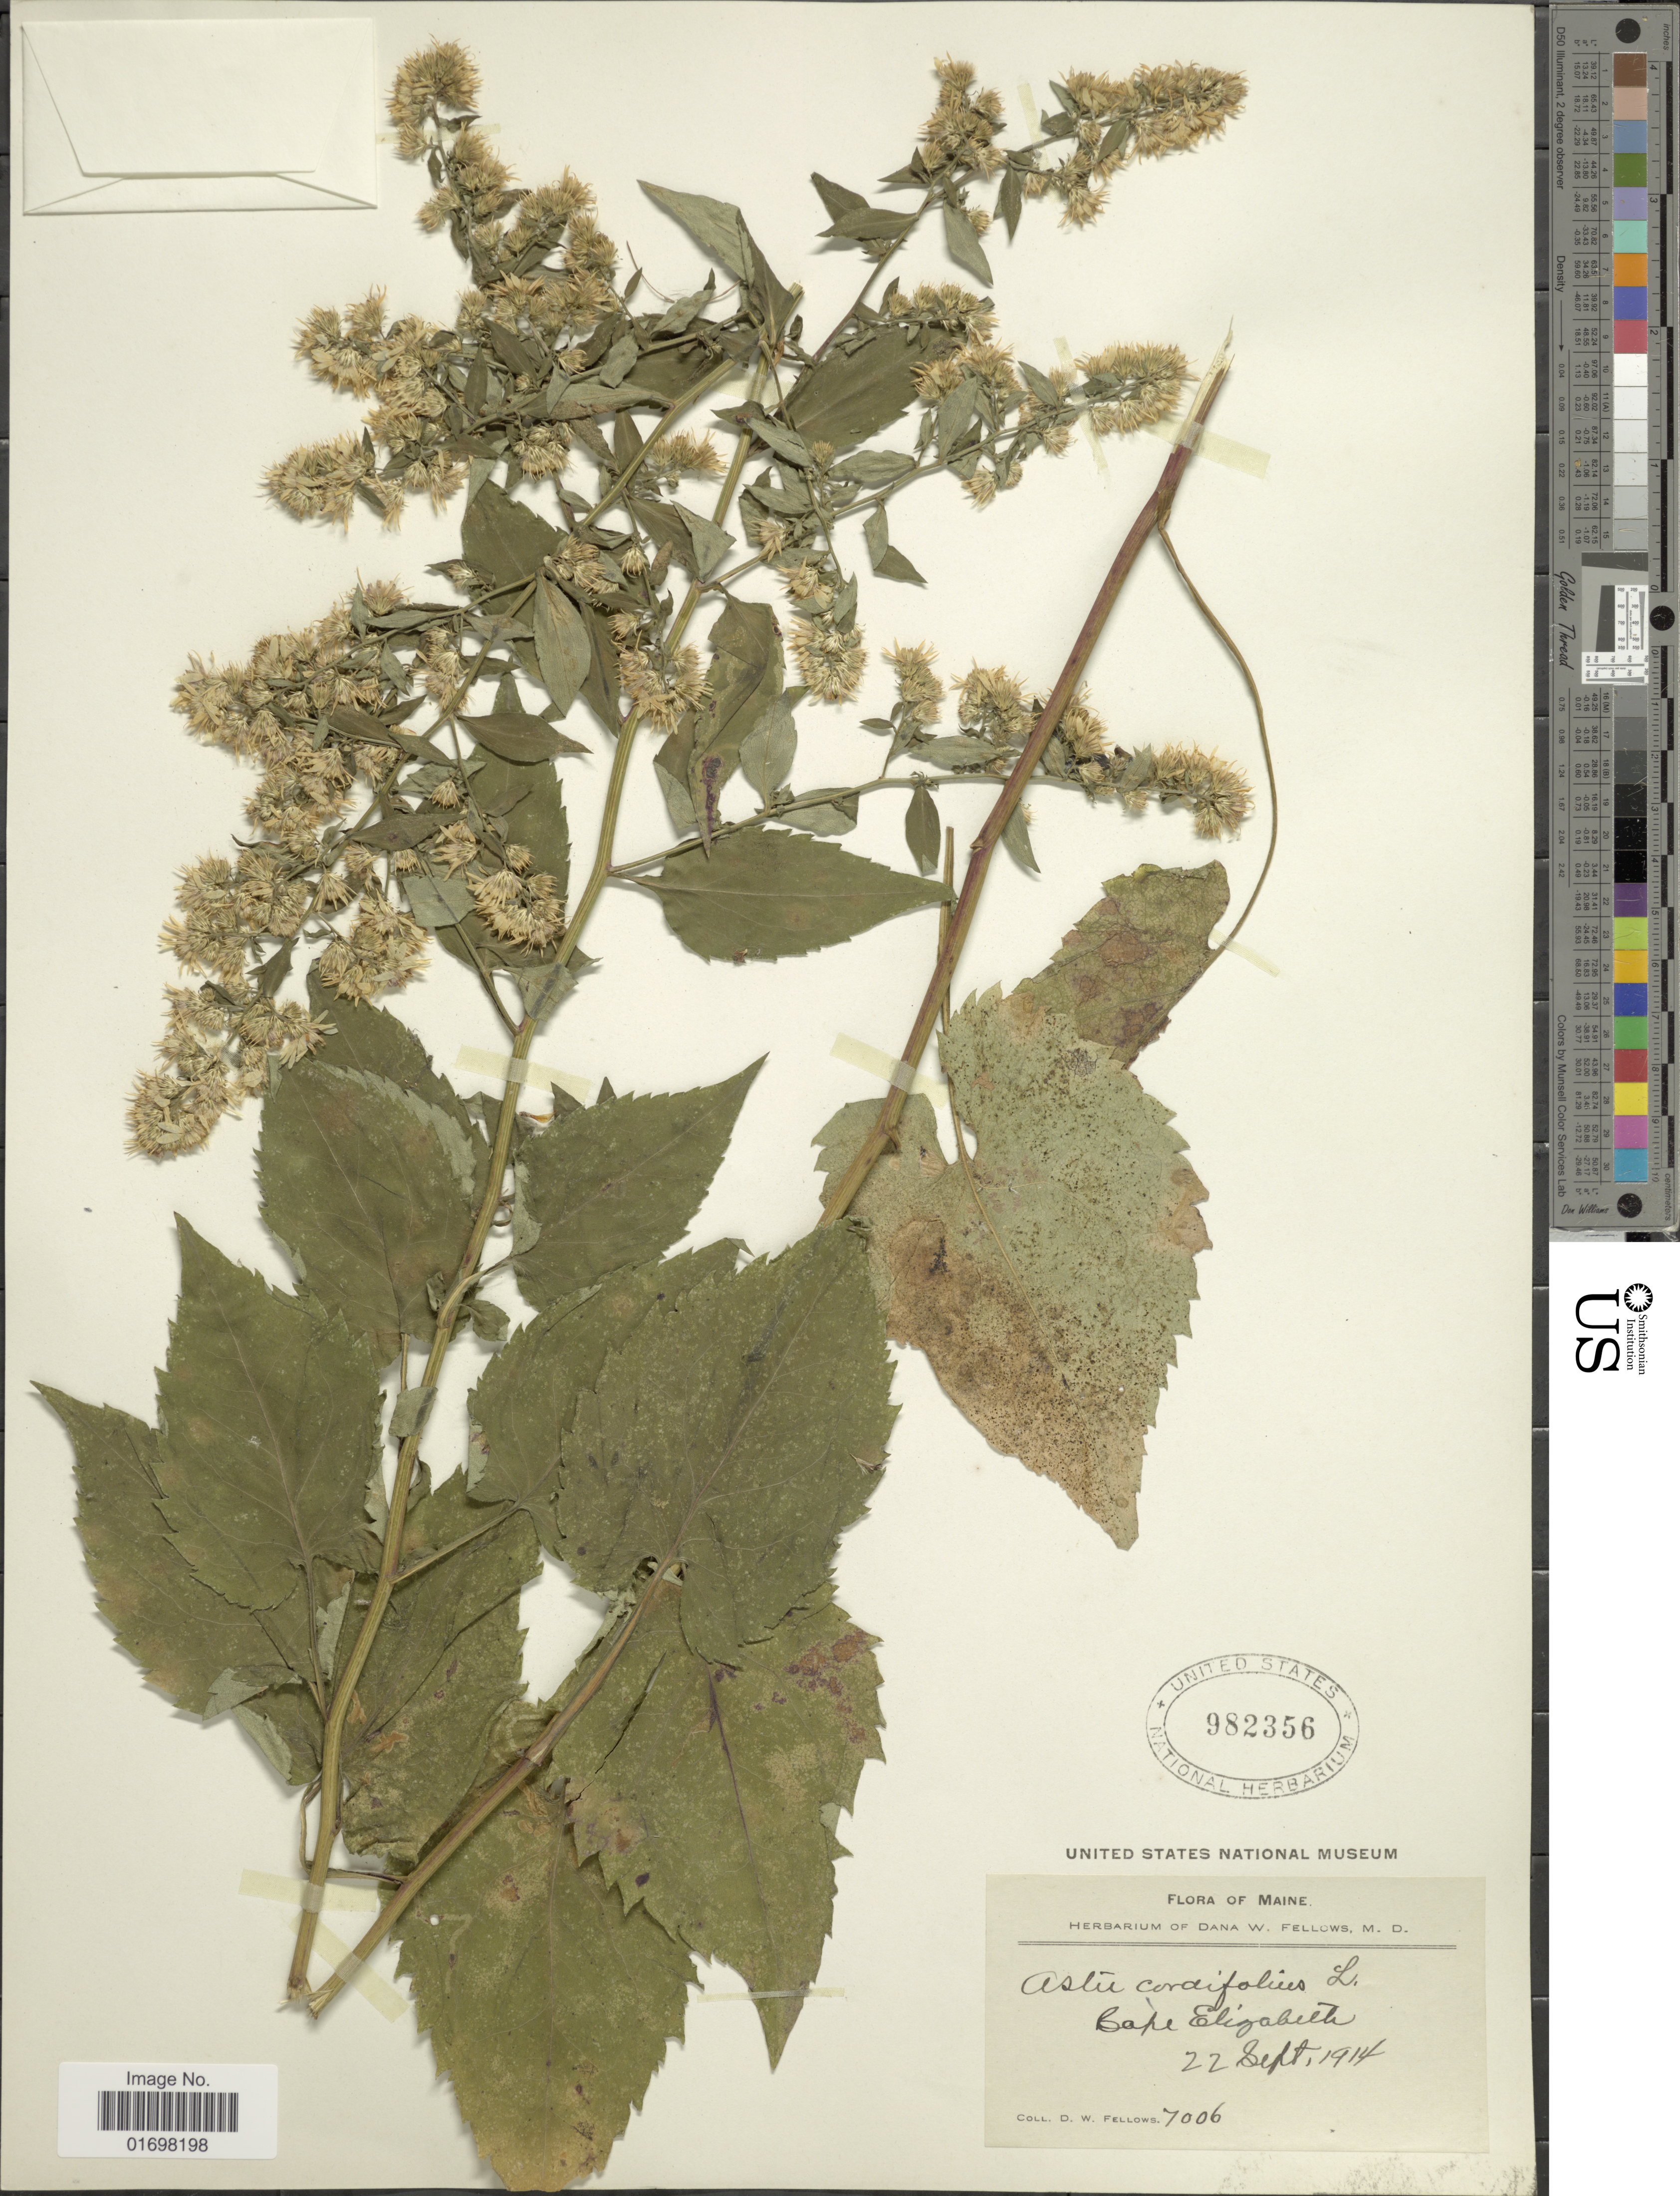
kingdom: Plantae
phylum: Tracheophyta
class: Magnoliopsida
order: Asterales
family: Asteraceae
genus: Symphyotrichum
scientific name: Symphyotrichum cordifolium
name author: (L.) G.L. Nesom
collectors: D. W. Fellows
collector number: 7006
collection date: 1914-09-22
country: United States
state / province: Maine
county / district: Cumberland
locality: Cape Elizabeth.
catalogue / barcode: US 982356